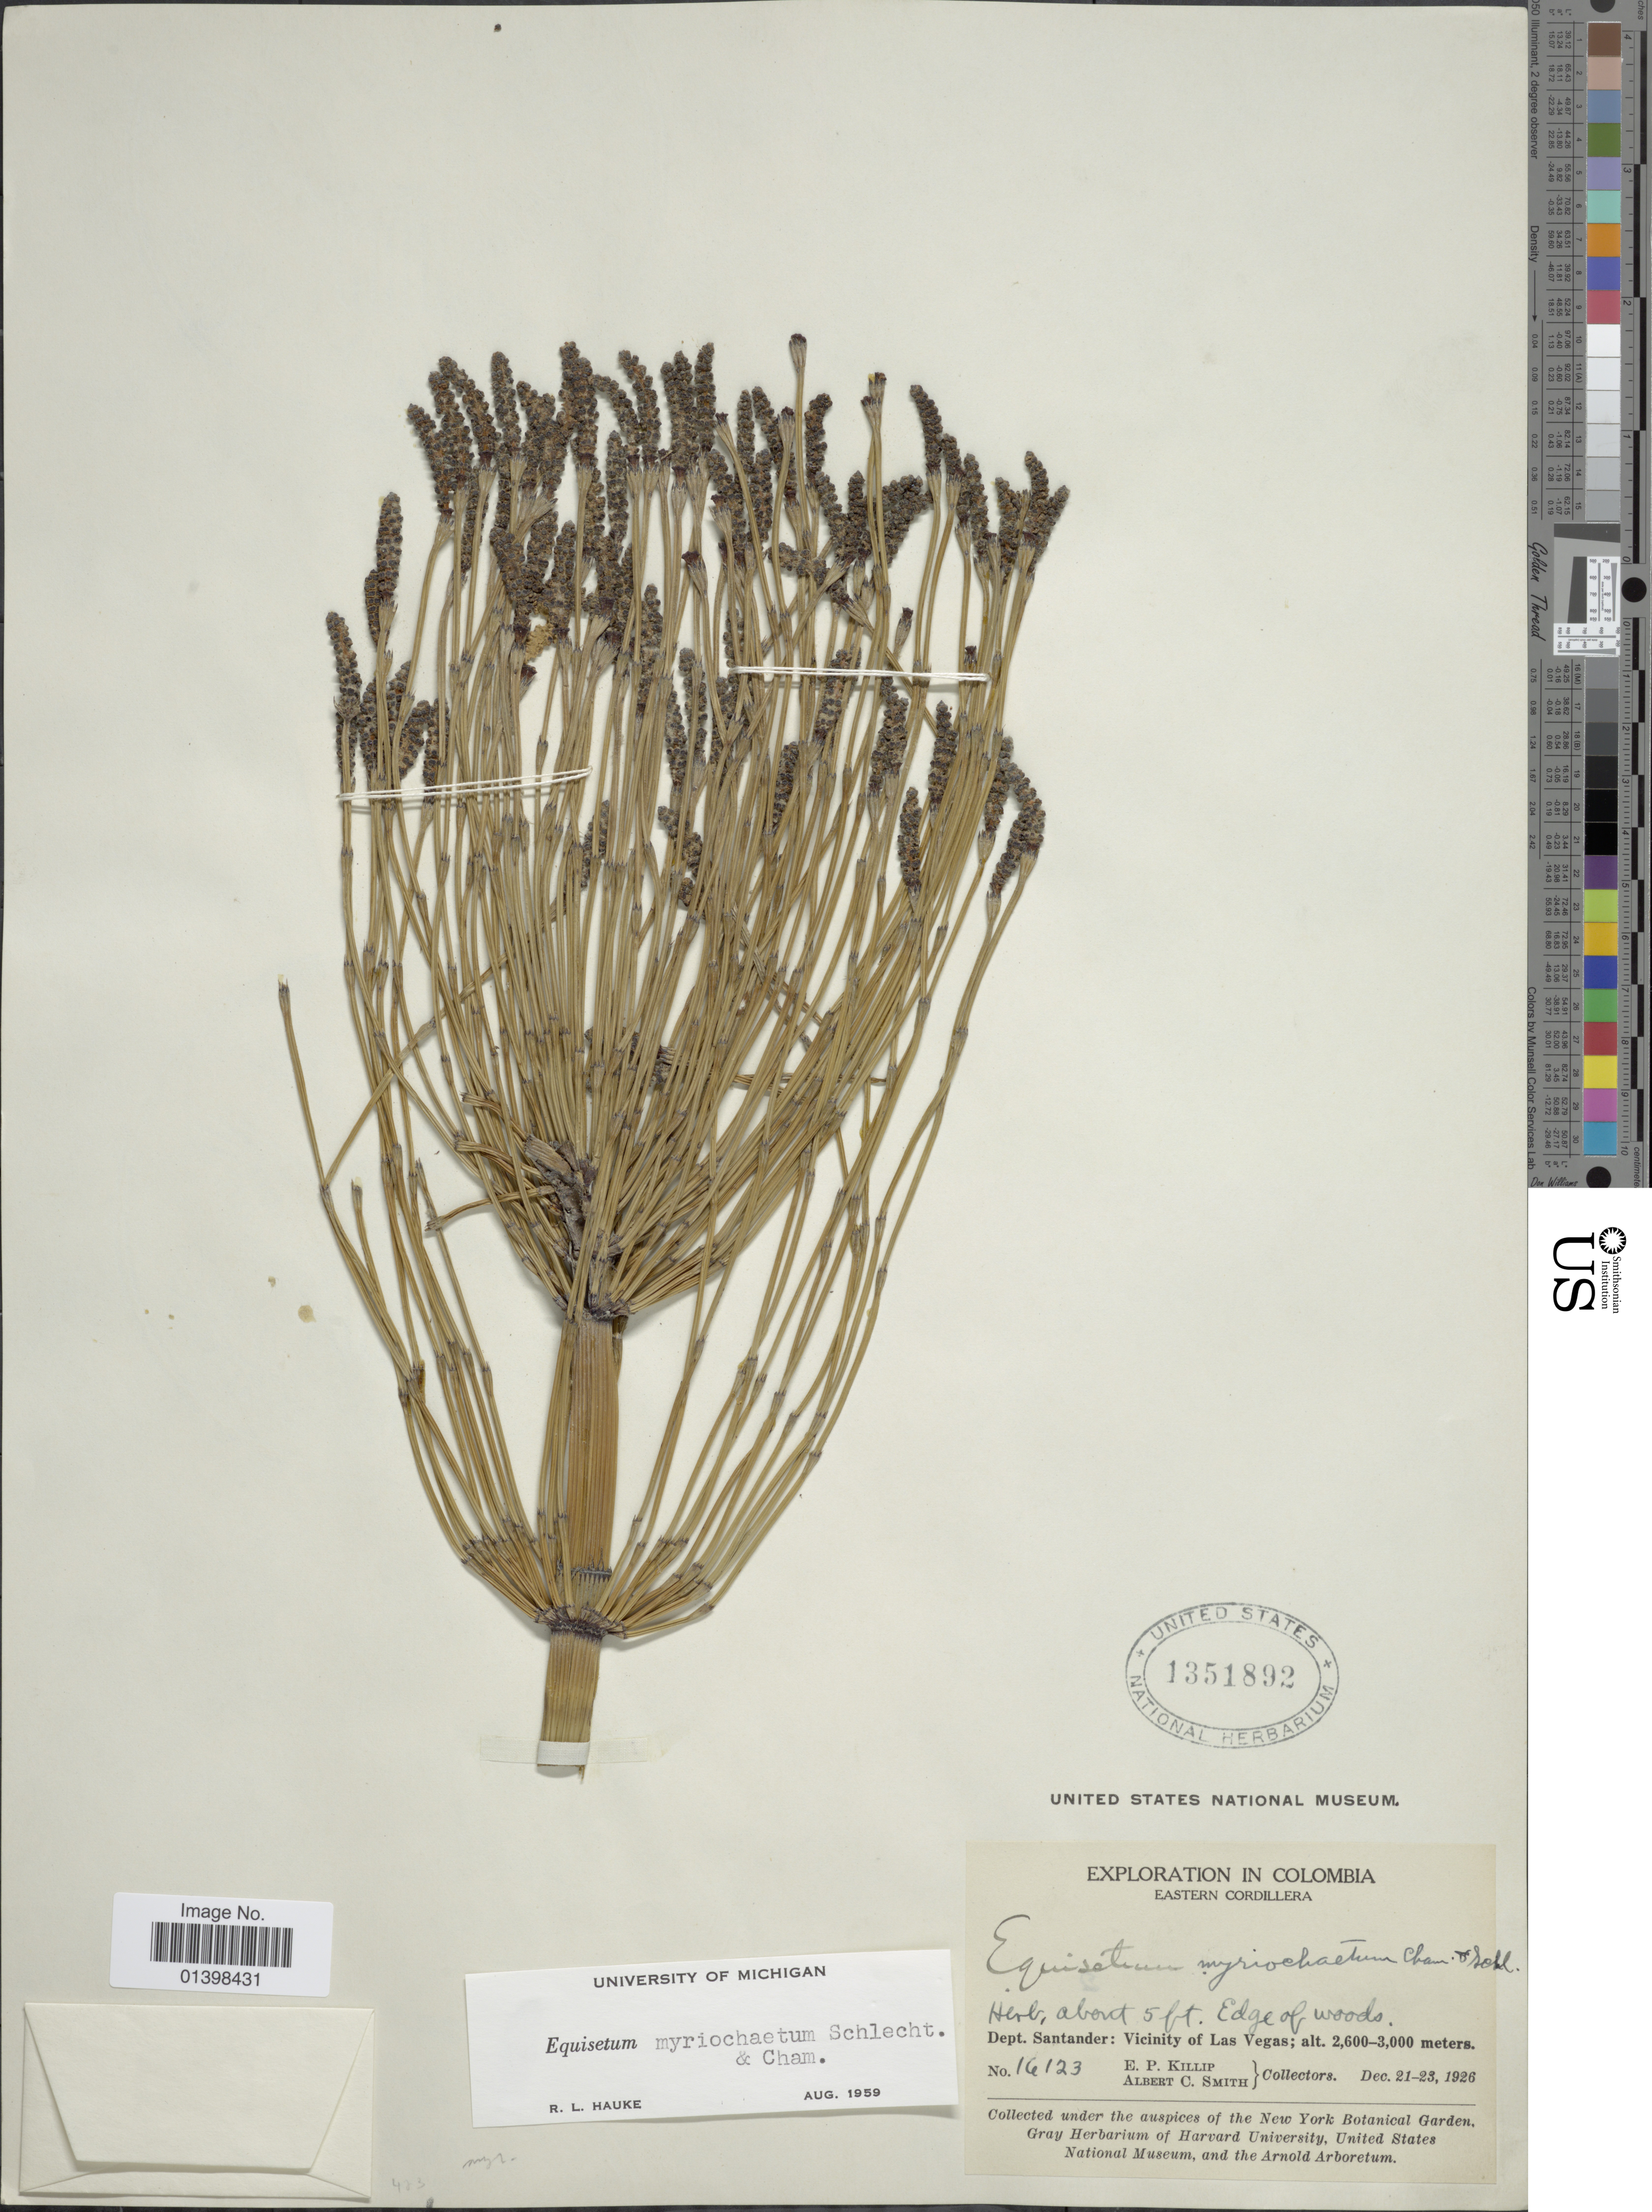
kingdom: Plantae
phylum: Tracheophyta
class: Polypodiopsida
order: Equisetales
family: Equisetaceae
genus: Equisetum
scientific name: Equisetum myriochaetum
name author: Schltdl. & Cham.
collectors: E. P. Killip & A. C. Smith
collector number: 16123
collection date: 1926-12-21/1926-12-23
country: Colombia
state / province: Santander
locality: Vicinity of Las Vegas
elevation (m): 2600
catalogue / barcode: US 1351892